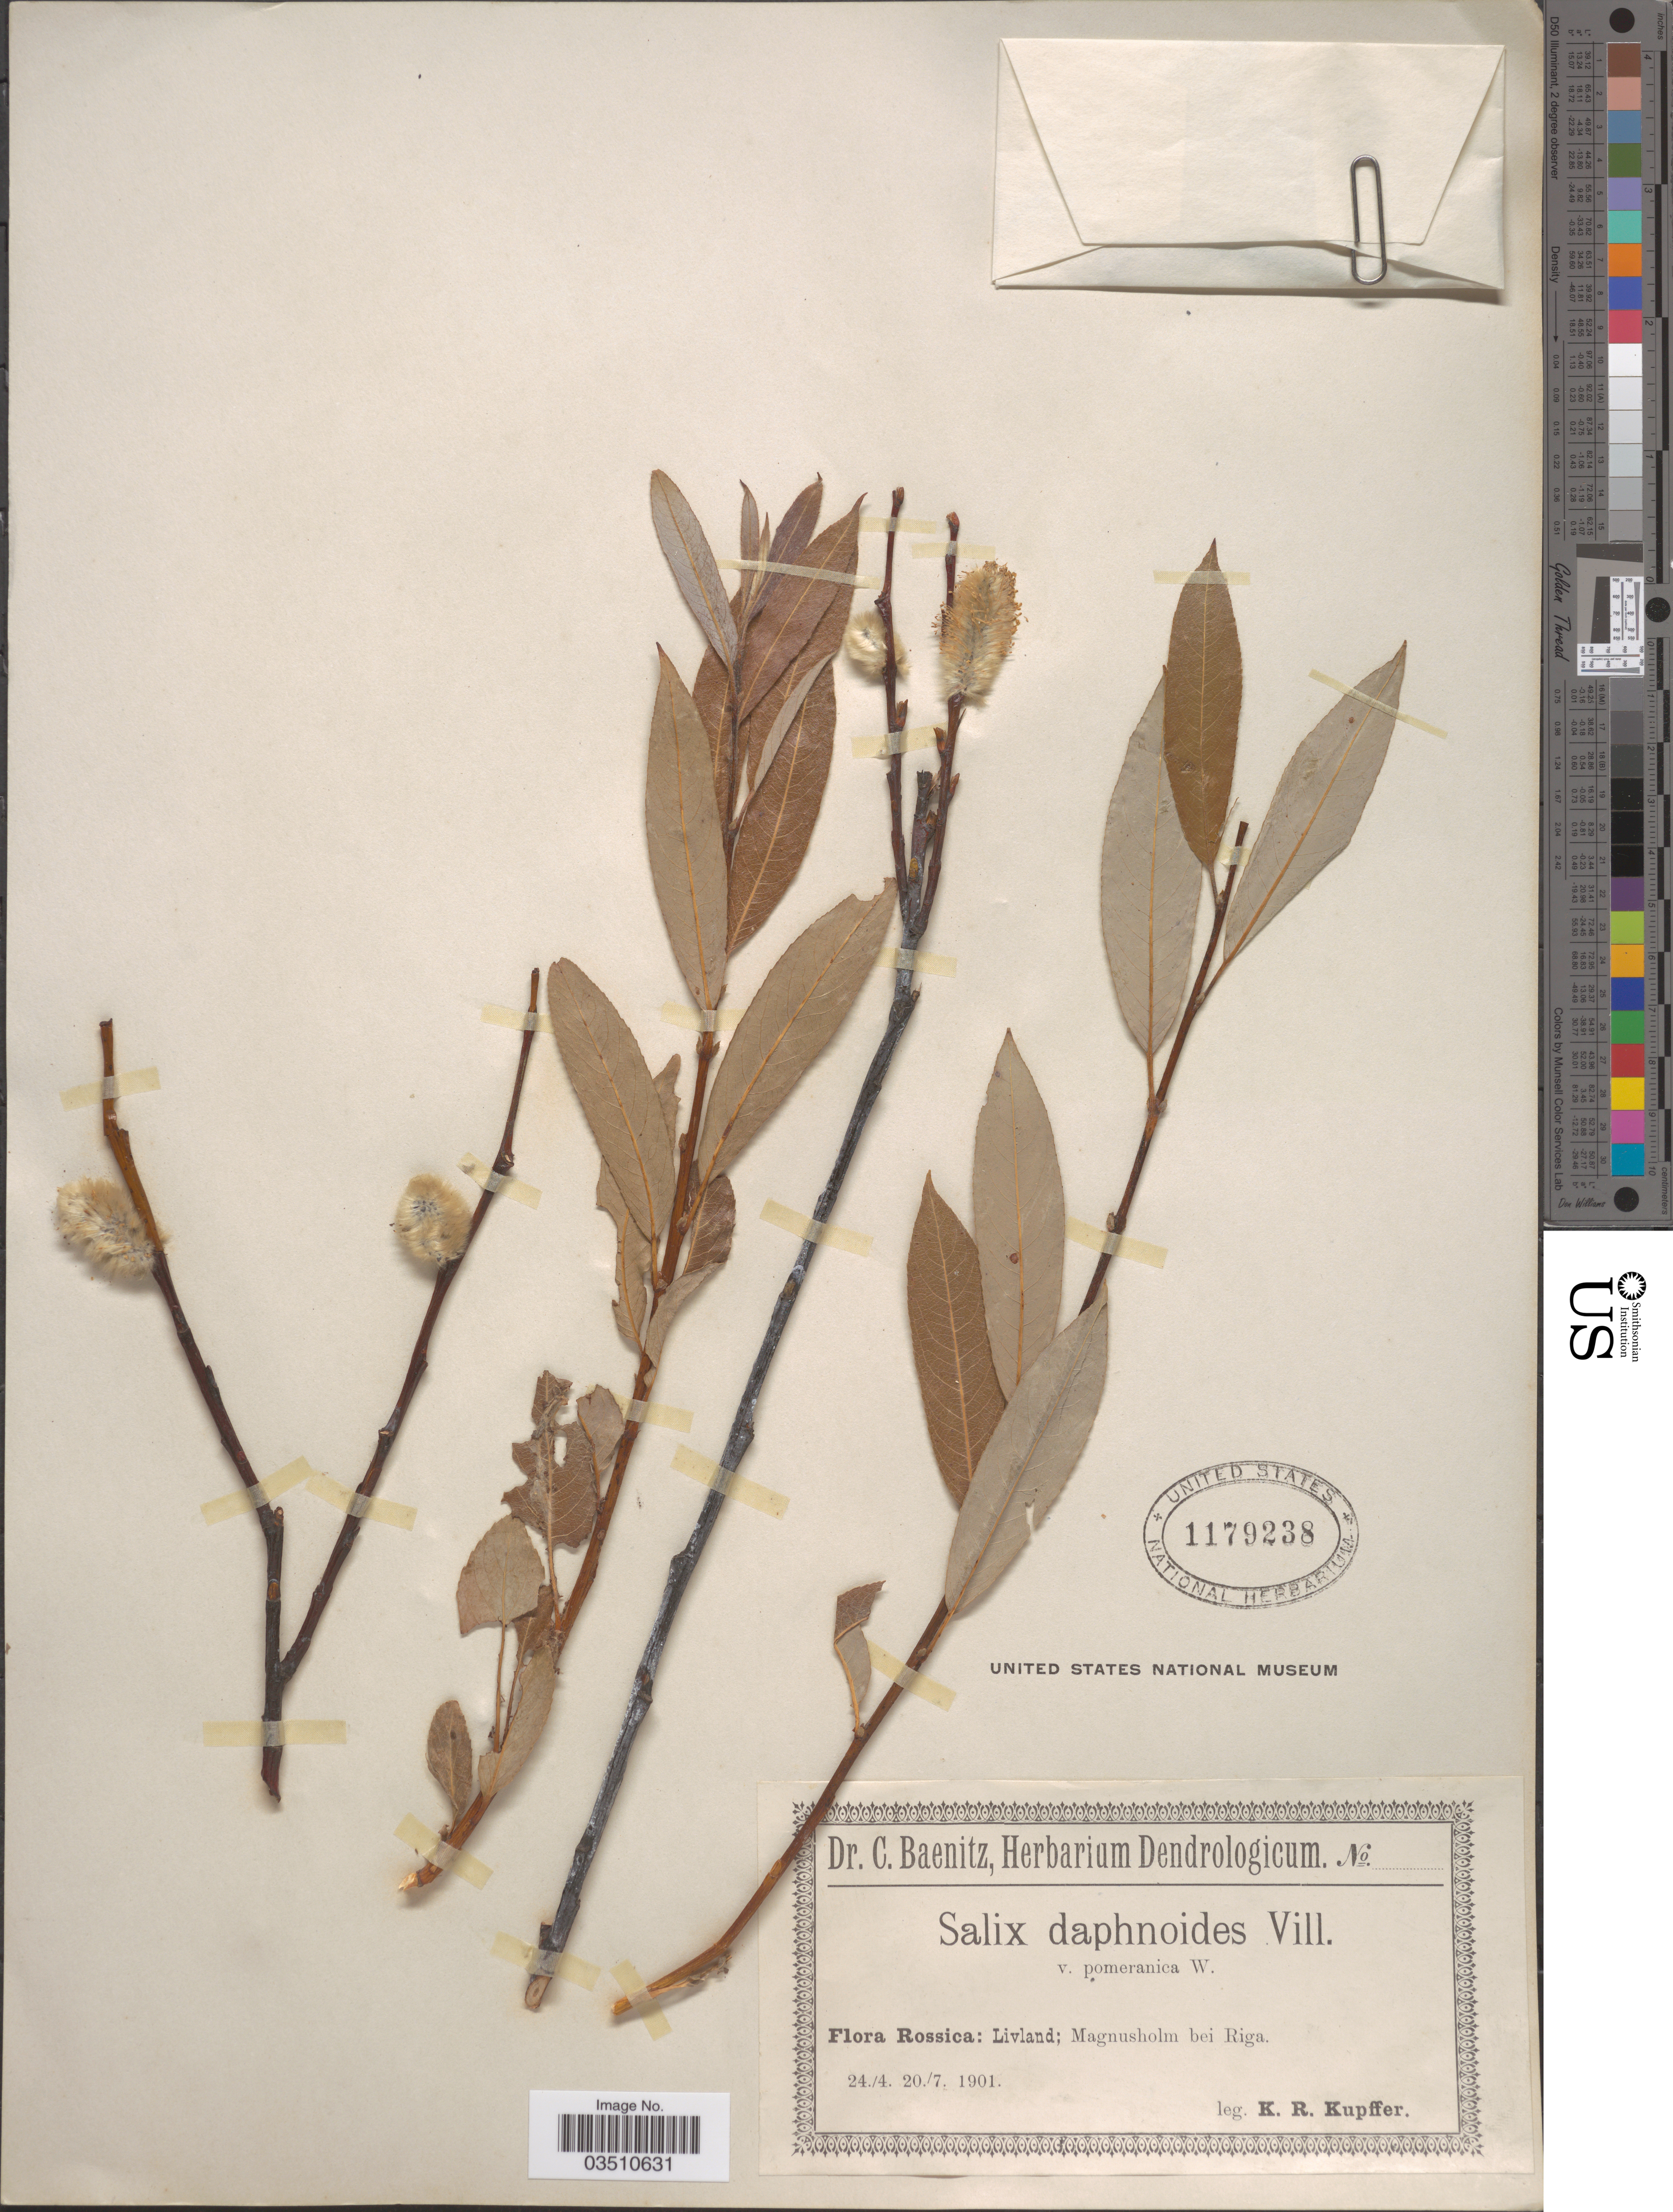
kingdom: Plantae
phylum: Tracheophyta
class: Magnoliopsida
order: Malpighiales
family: Salicaceae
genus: Salix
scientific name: Salix daphnoides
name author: Vill.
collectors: K. Kupffer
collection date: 1901-04-24/1901-07-20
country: Latvia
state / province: Riga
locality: Rossica: Livland; Magnusholm bei Riga.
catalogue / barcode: US 1179238